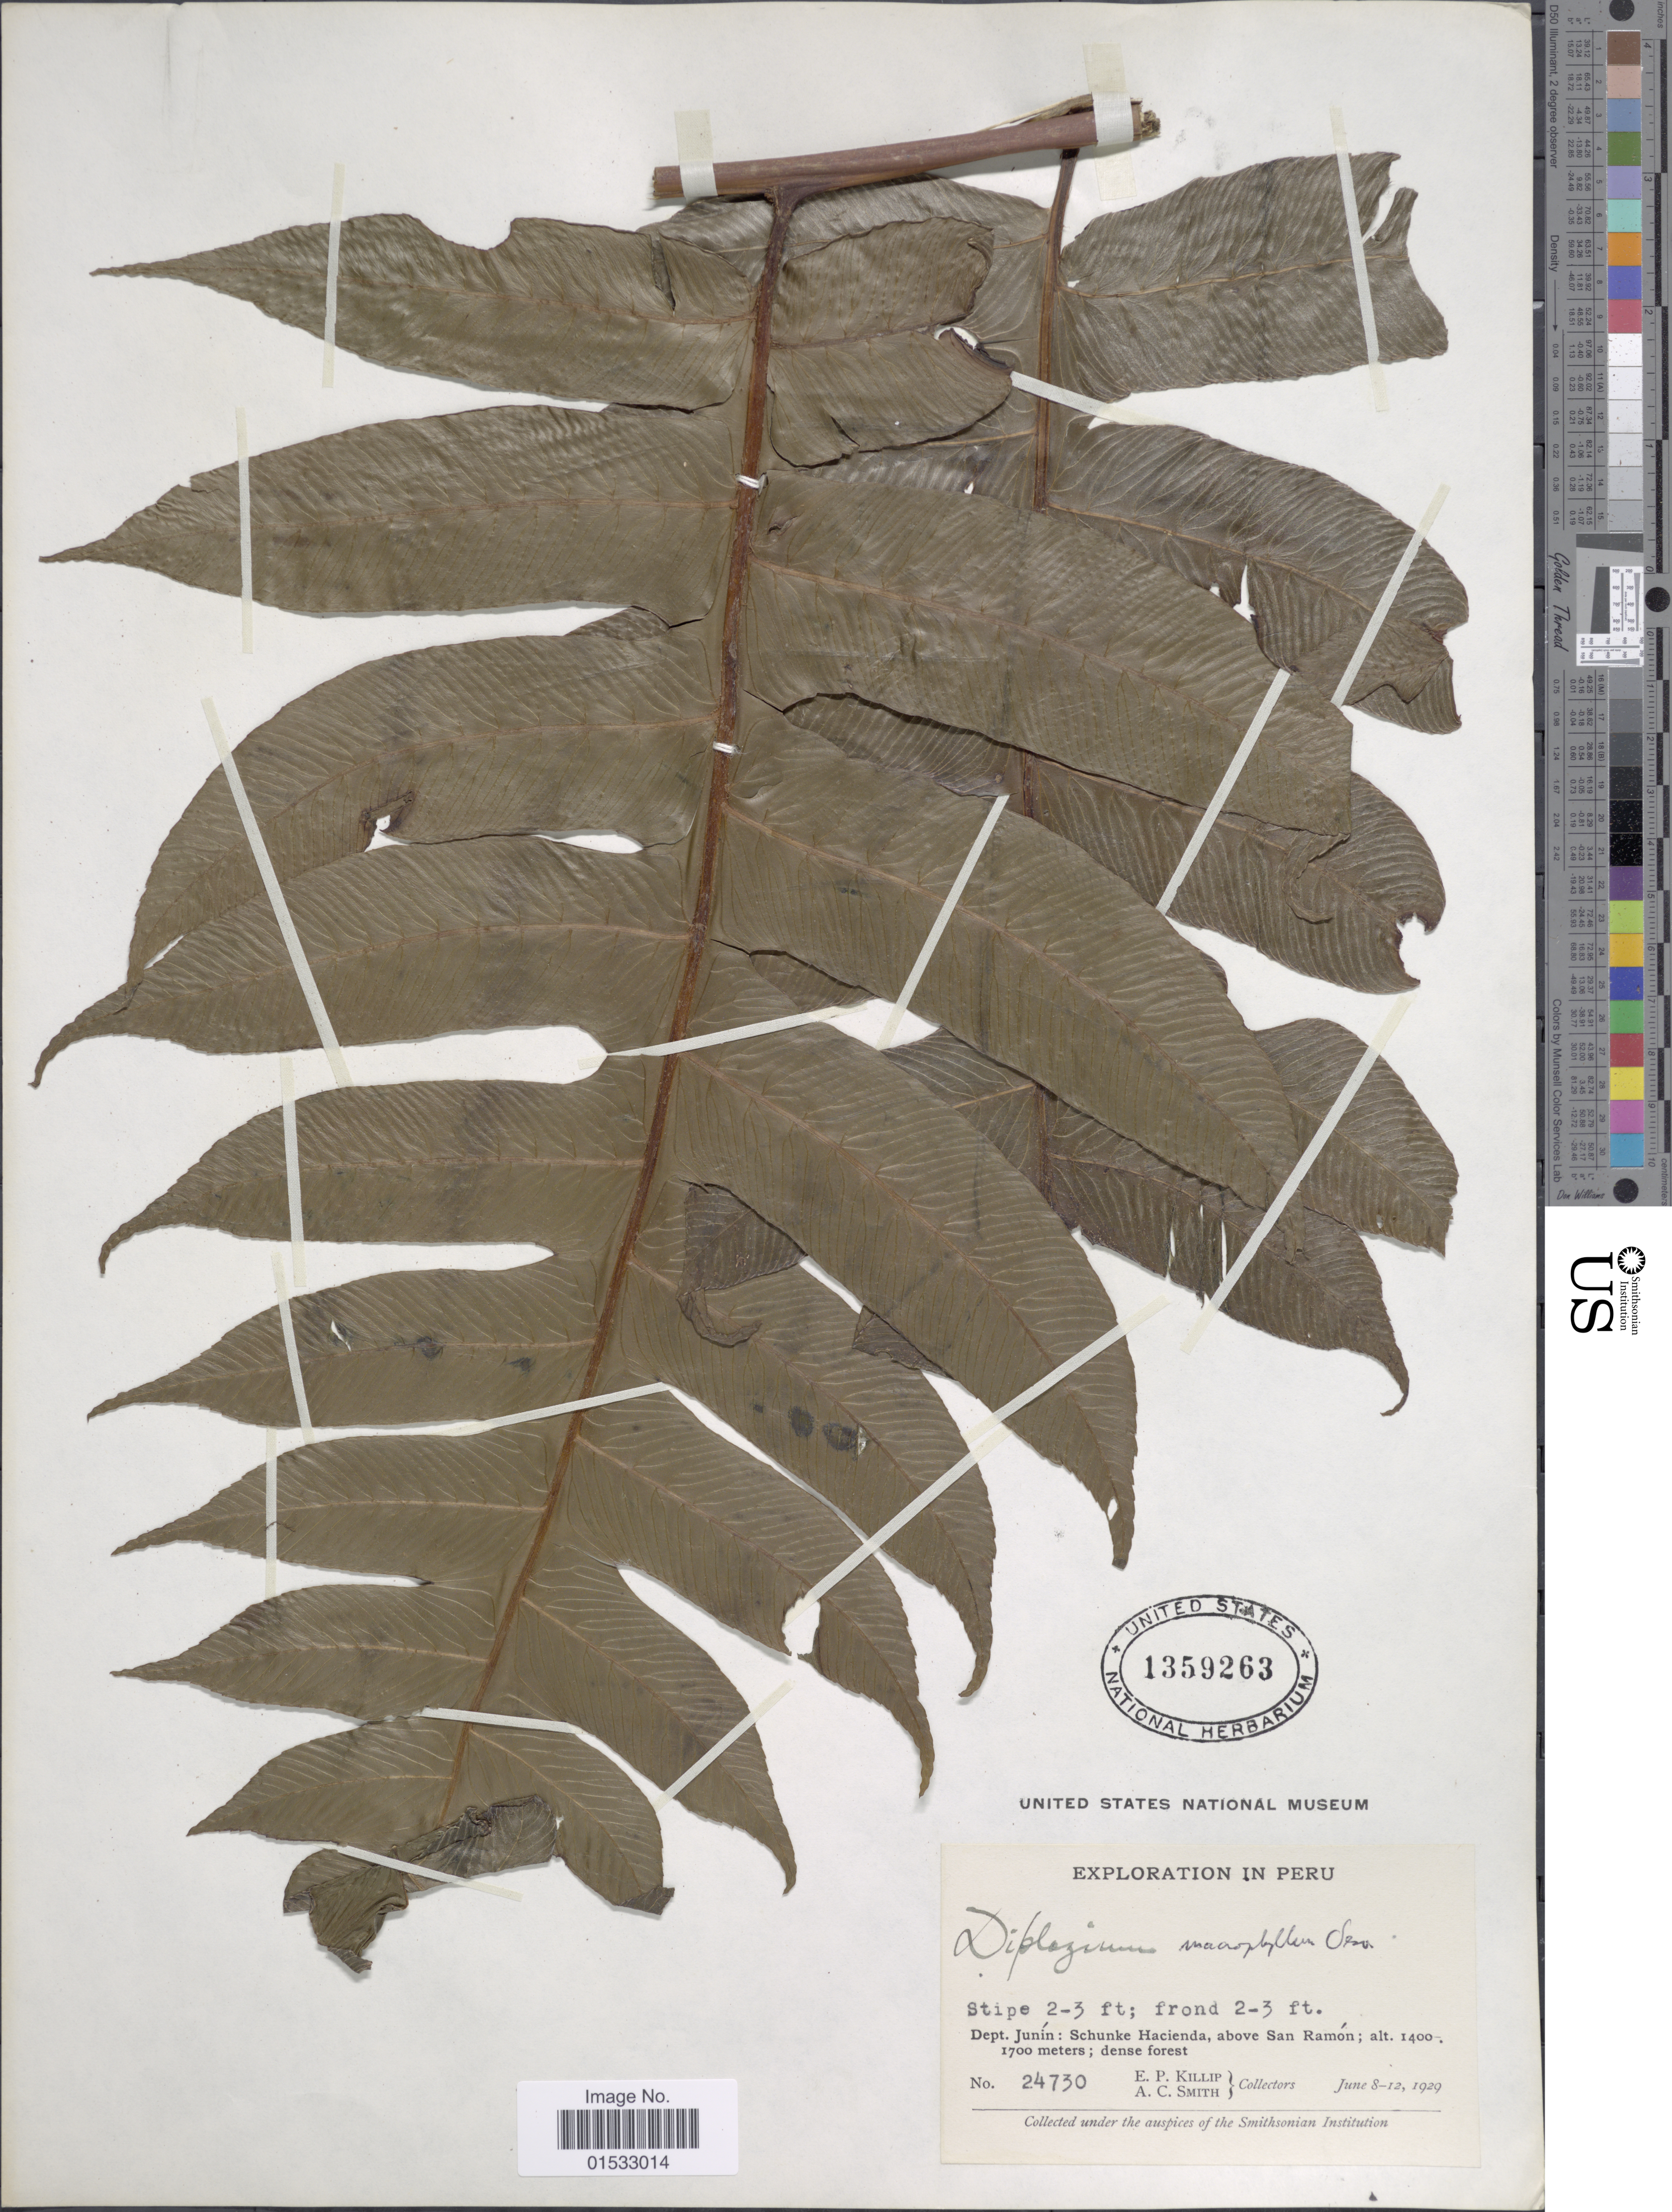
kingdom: Plantae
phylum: Tracheophyta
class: Polypodiopsida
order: Polypodiales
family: Athyriaceae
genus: Diplazium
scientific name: Diplazium macrophyllum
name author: Desv.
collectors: E. P. Killip & A. C. Smith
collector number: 24730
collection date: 1929-06-08/1929-06-12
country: Peru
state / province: Junín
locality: Schunke Hacienda, above Sn Ramón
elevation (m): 1400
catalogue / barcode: US 1359263